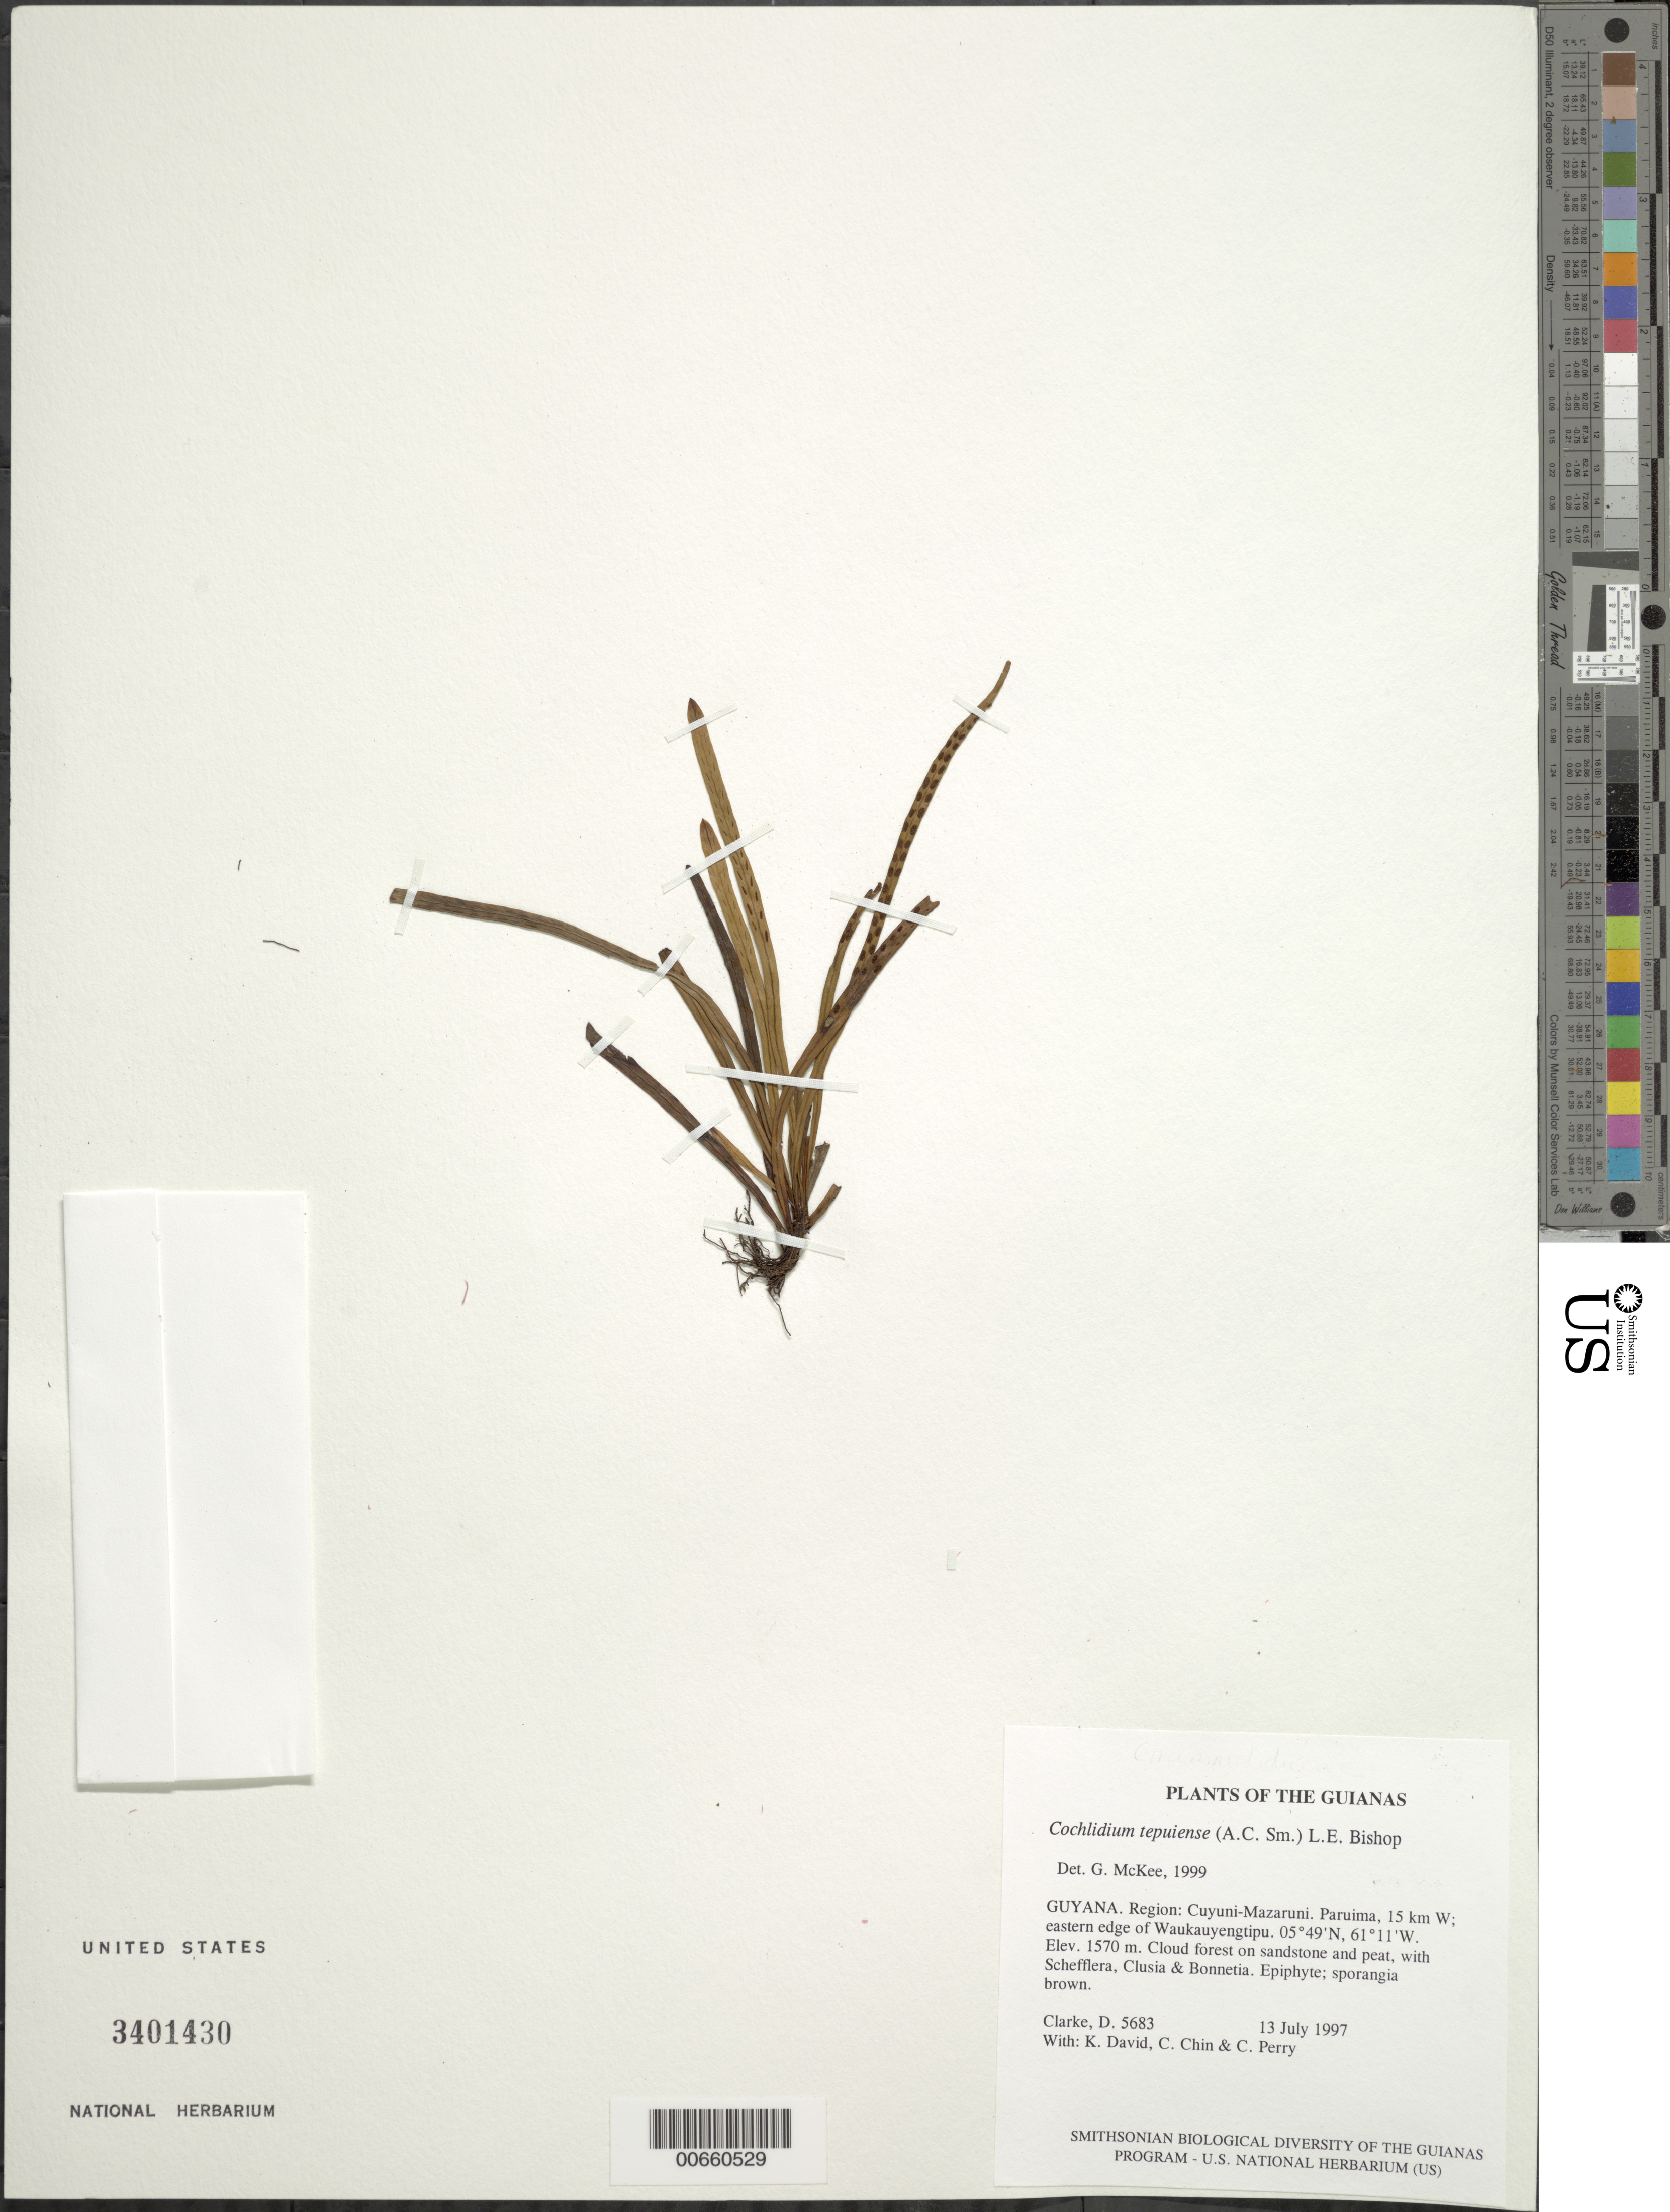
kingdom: Plantae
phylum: Tracheophyta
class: Polypodiopsida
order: Polypodiales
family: Polypodiaceae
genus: Cochlidium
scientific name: Cochlidium tepuiense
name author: (A.C. Sm.) L.E. Bishop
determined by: McKee, G. S., (US), NMNH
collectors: H. D. Clarke, K. David, C. Chin & C. Perry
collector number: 5683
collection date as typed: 13 July 1997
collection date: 1997-07-13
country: Guyana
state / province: Cuyuni-Mazaruni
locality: Paruima, 15 km W; eastern edge of Waukauyengtipu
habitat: Cloud forest on sandstone and peat, with Schefflera, Clusia & Bonnetia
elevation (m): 1570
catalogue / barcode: US 3401430